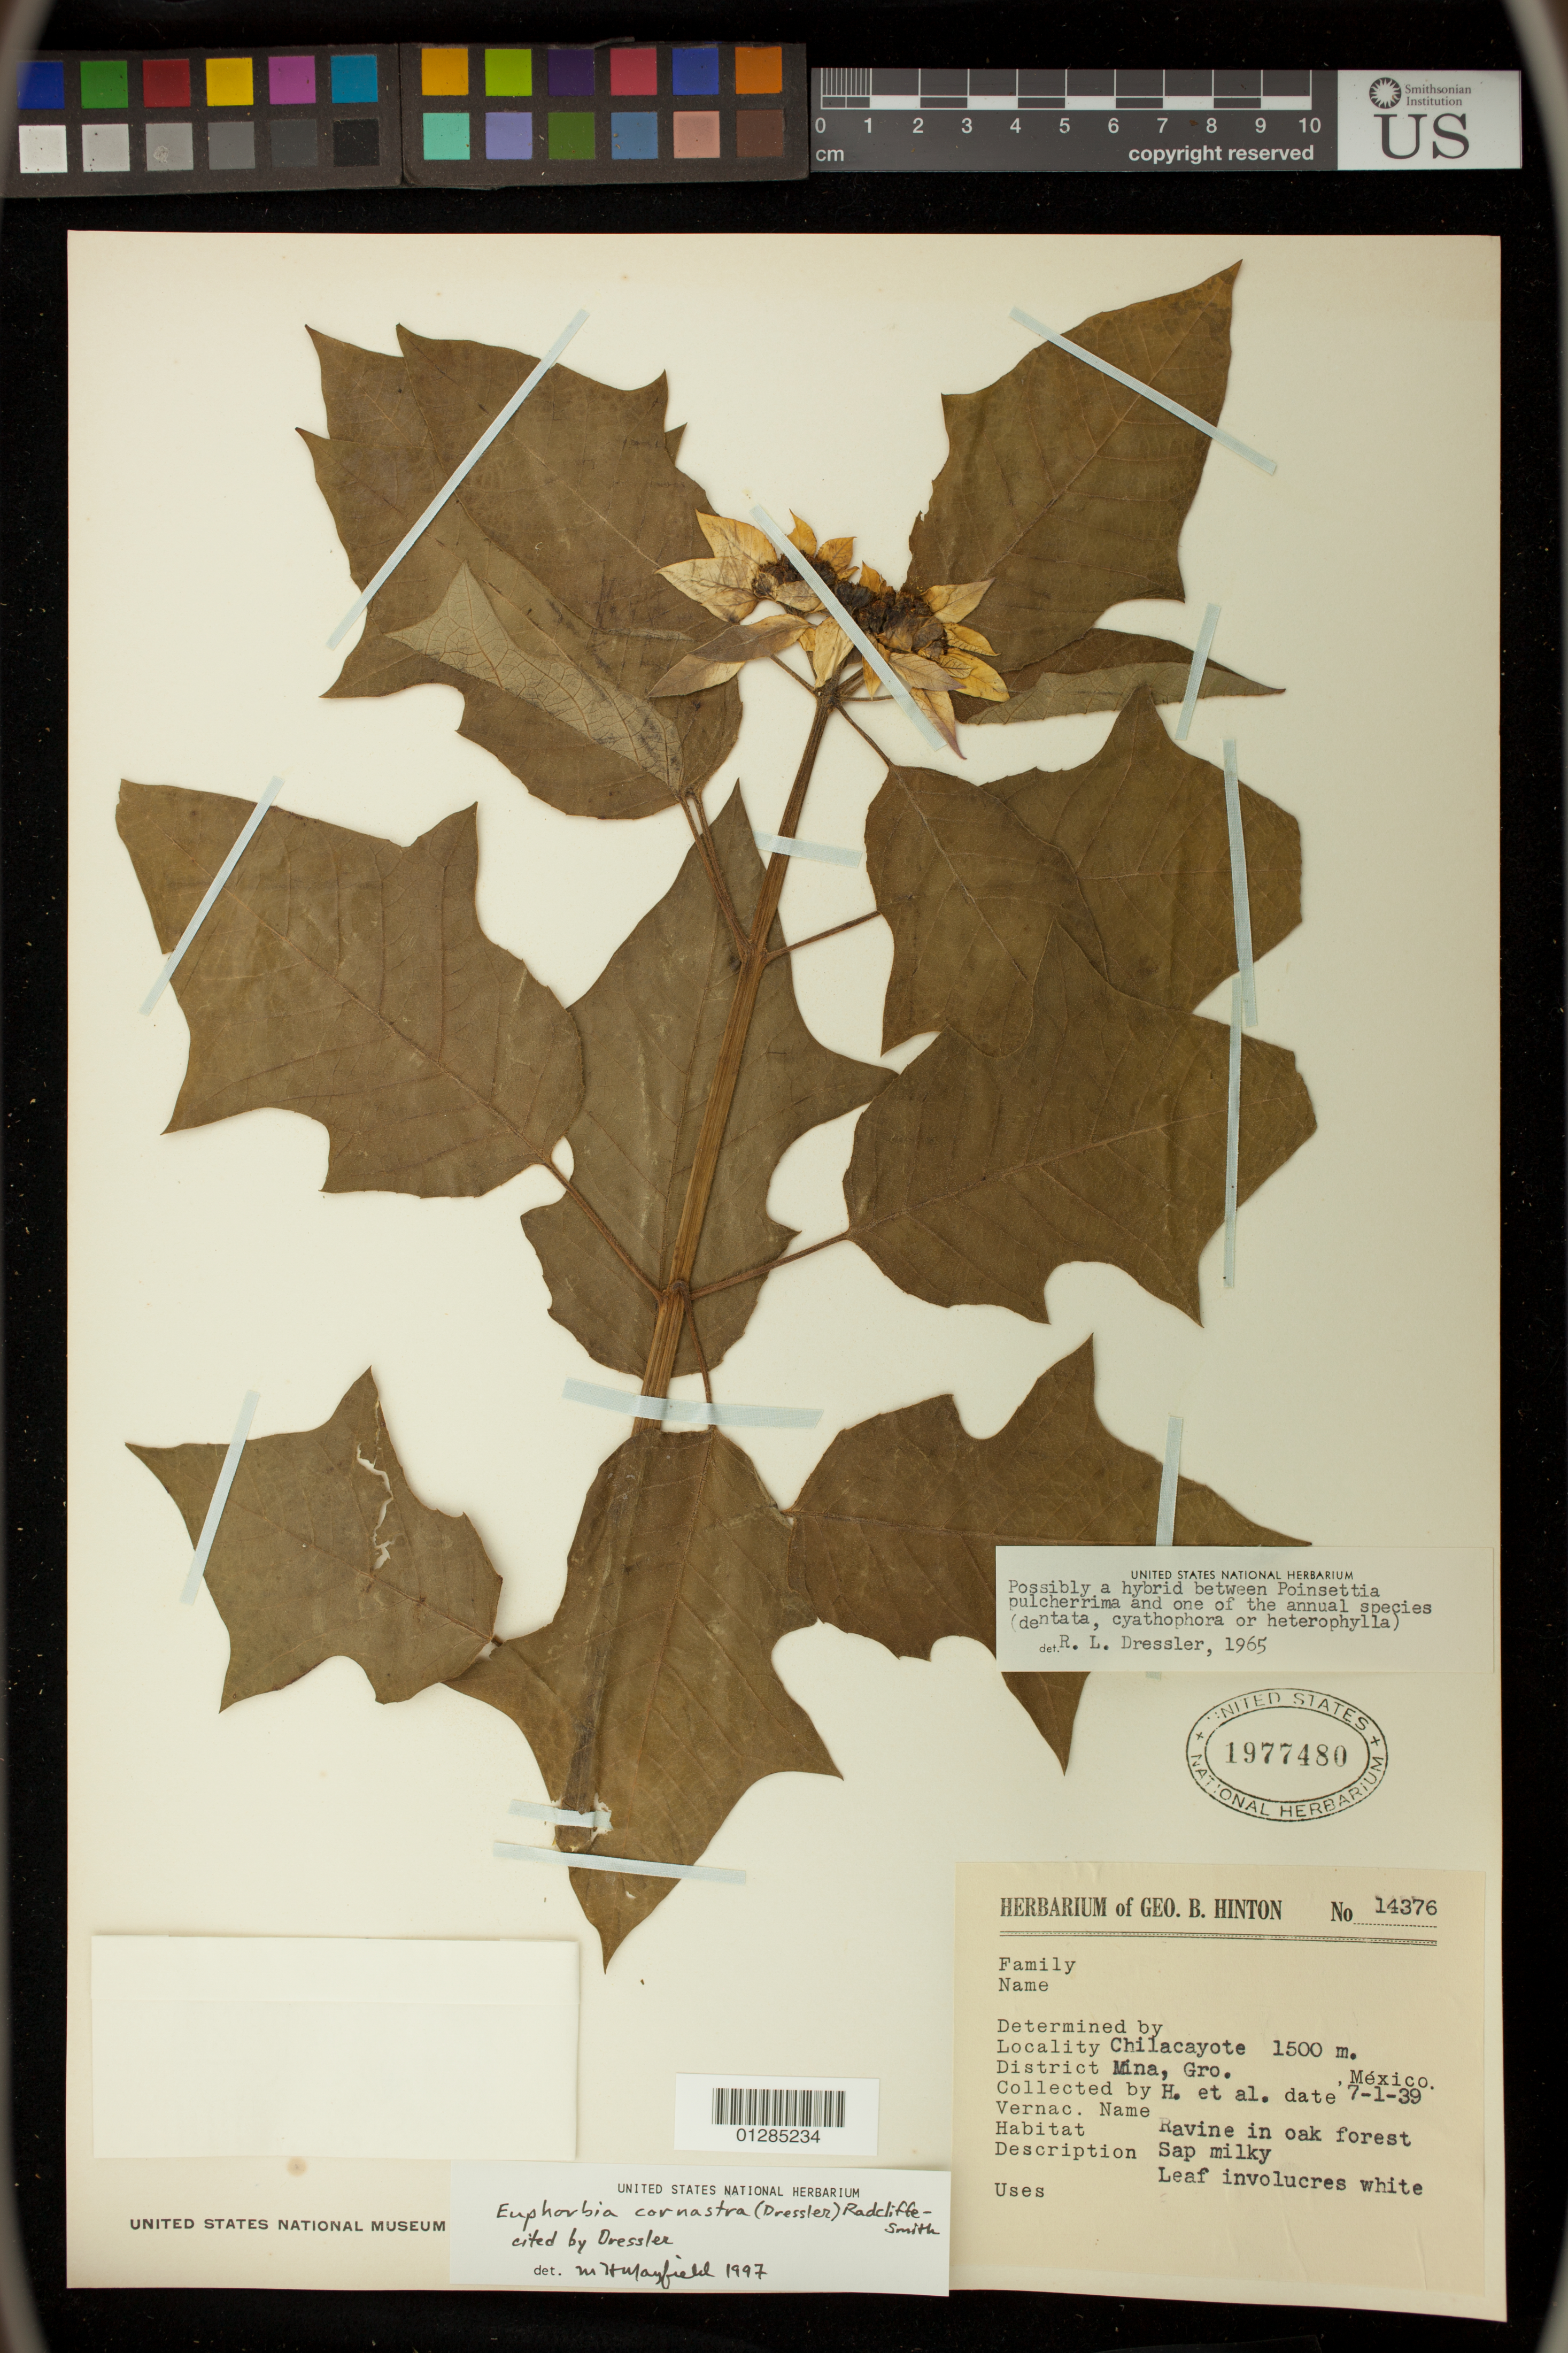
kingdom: Plantae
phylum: Tracheophyta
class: Magnoliopsida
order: Malpighiales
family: Euphorbiaceae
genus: Euphorbia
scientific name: Euphorbia cornastra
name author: (Dressler) Radcl.-Sm.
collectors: G. B. Hinton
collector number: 14376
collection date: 1939-07-01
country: Mexico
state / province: Guerrero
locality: Chilacayote, District Mina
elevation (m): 1500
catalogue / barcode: US 1977480